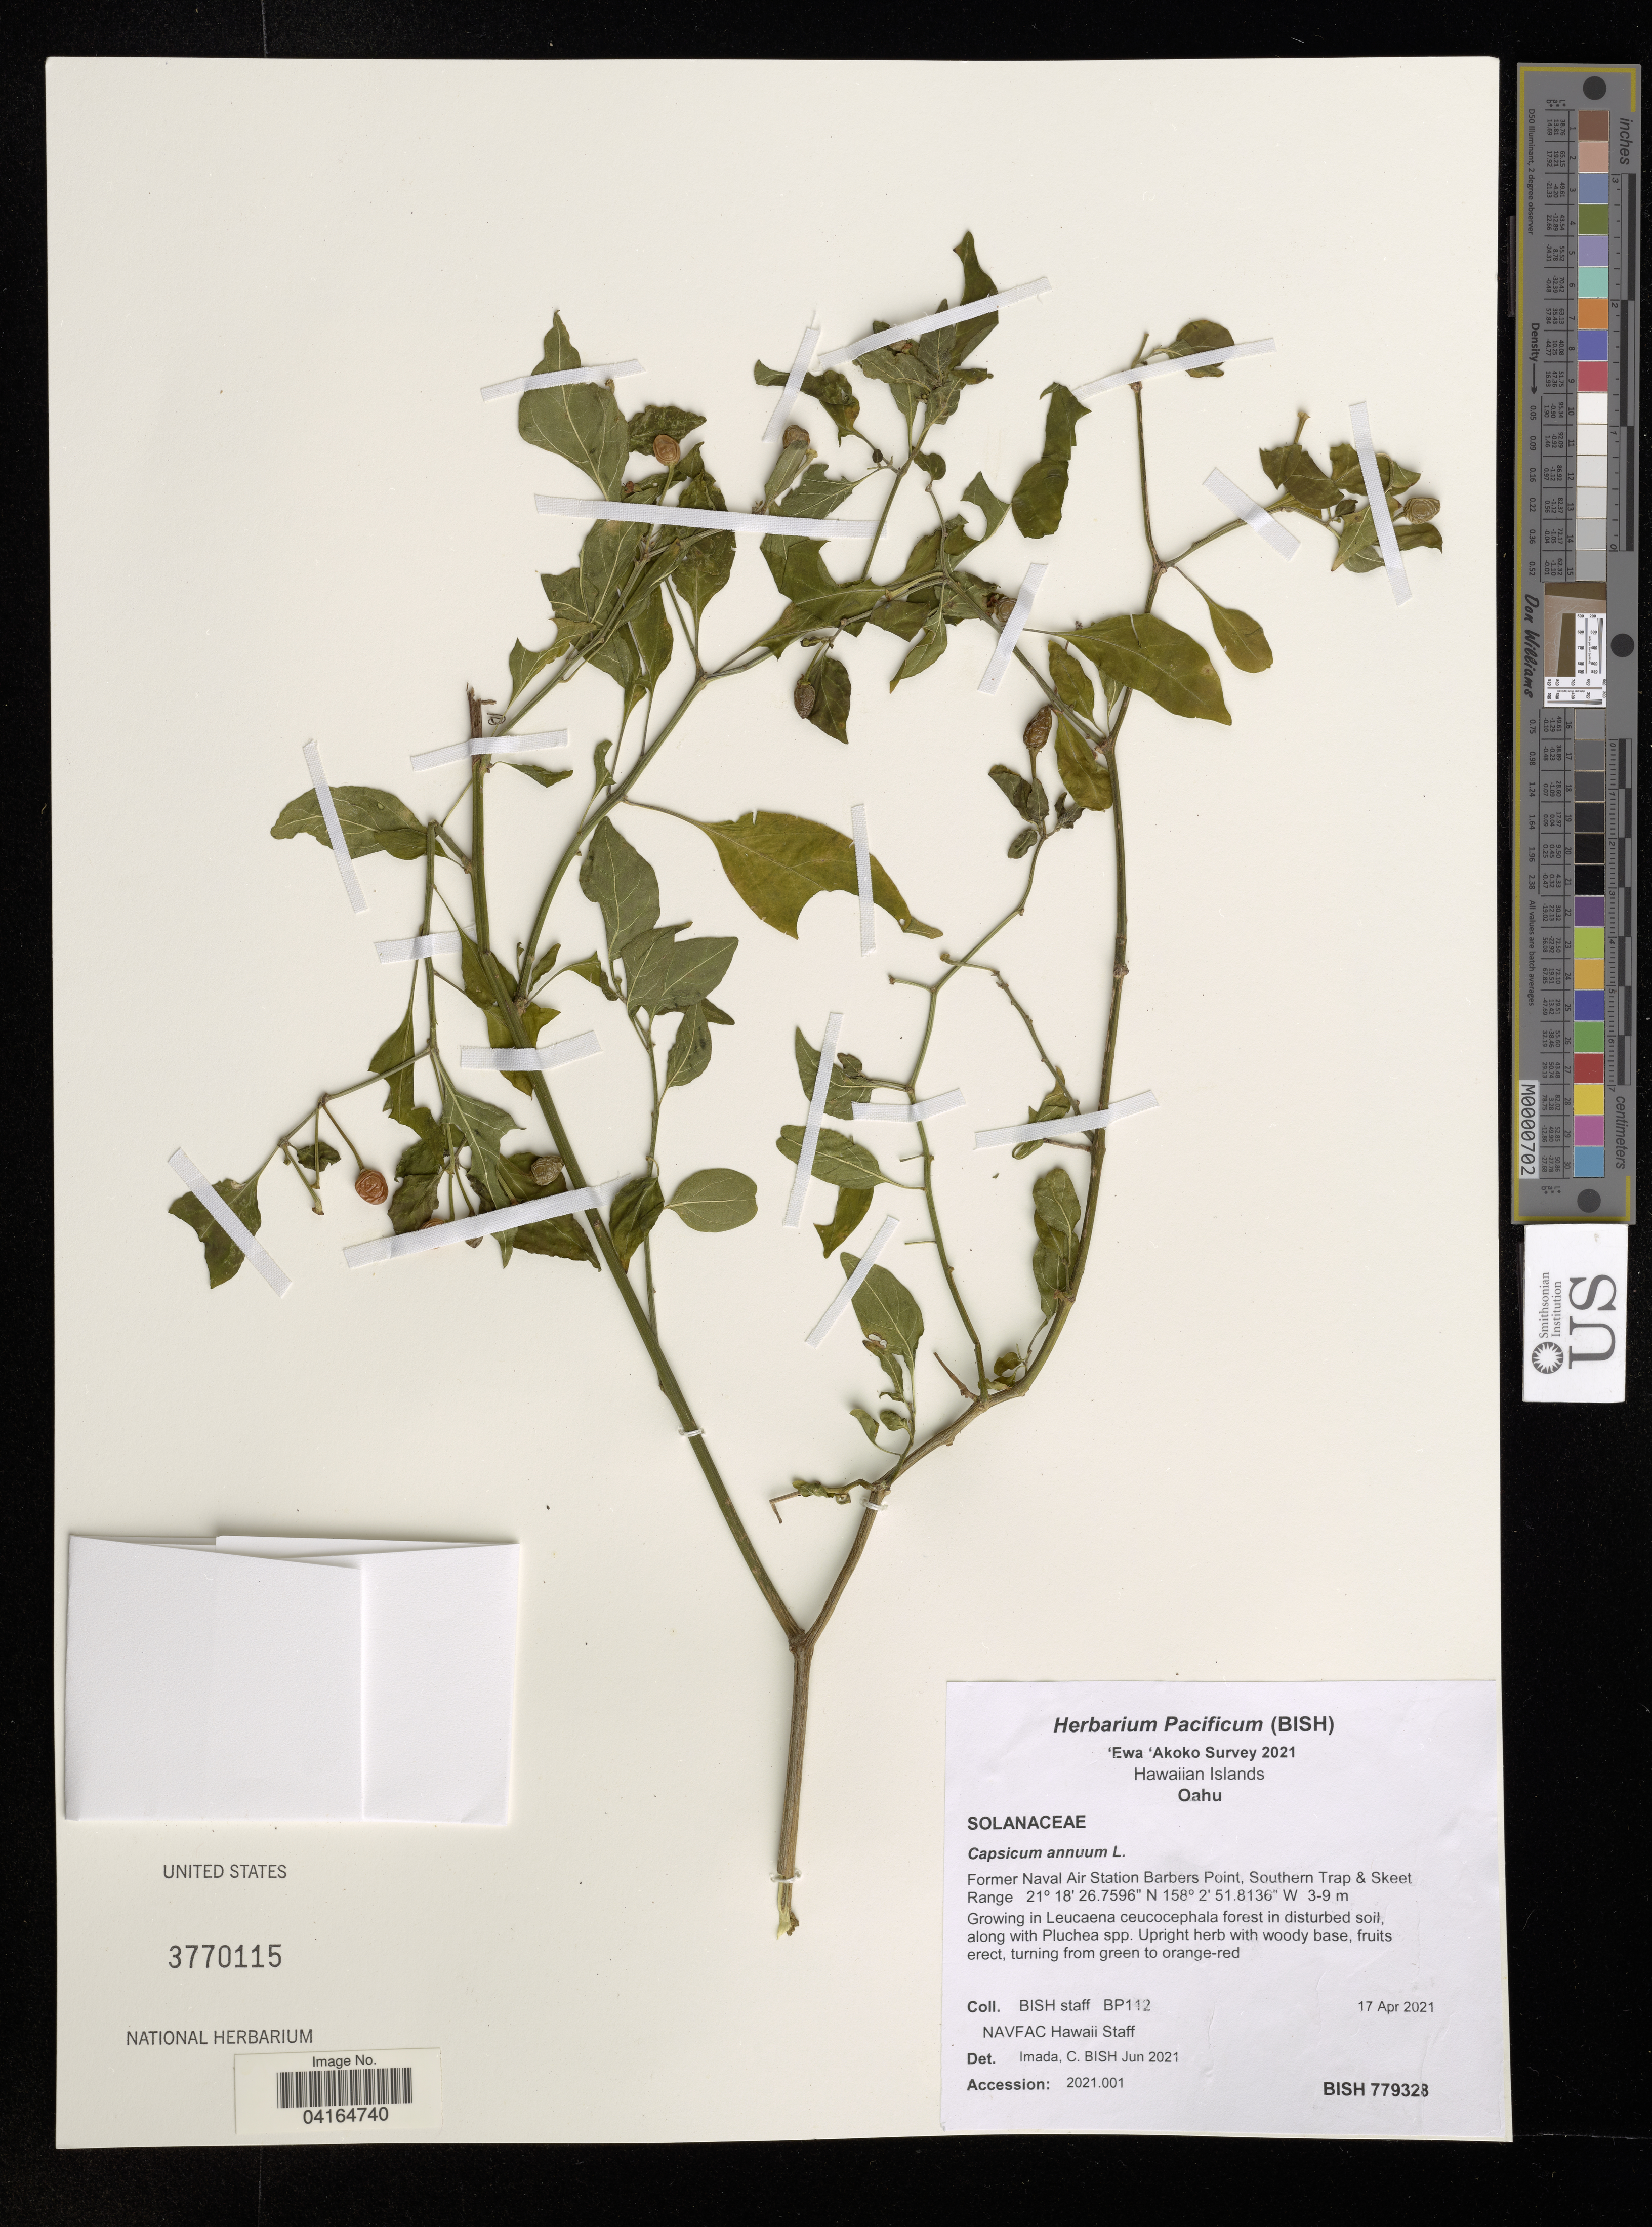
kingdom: Plantae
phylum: Tracheophyta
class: Magnoliopsida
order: Solanales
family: Solanaceae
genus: Capsicum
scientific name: Capsicum annuum 'Habanero'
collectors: Bernice P. Bishop Museum & N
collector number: BP112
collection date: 2021-04-17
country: United States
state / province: Hawaii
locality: Hawaiian Islands. Oahu. Former Naval Air Station Barbers Point, Southern Trap & Skeet Range.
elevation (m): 3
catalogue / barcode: US 3770115